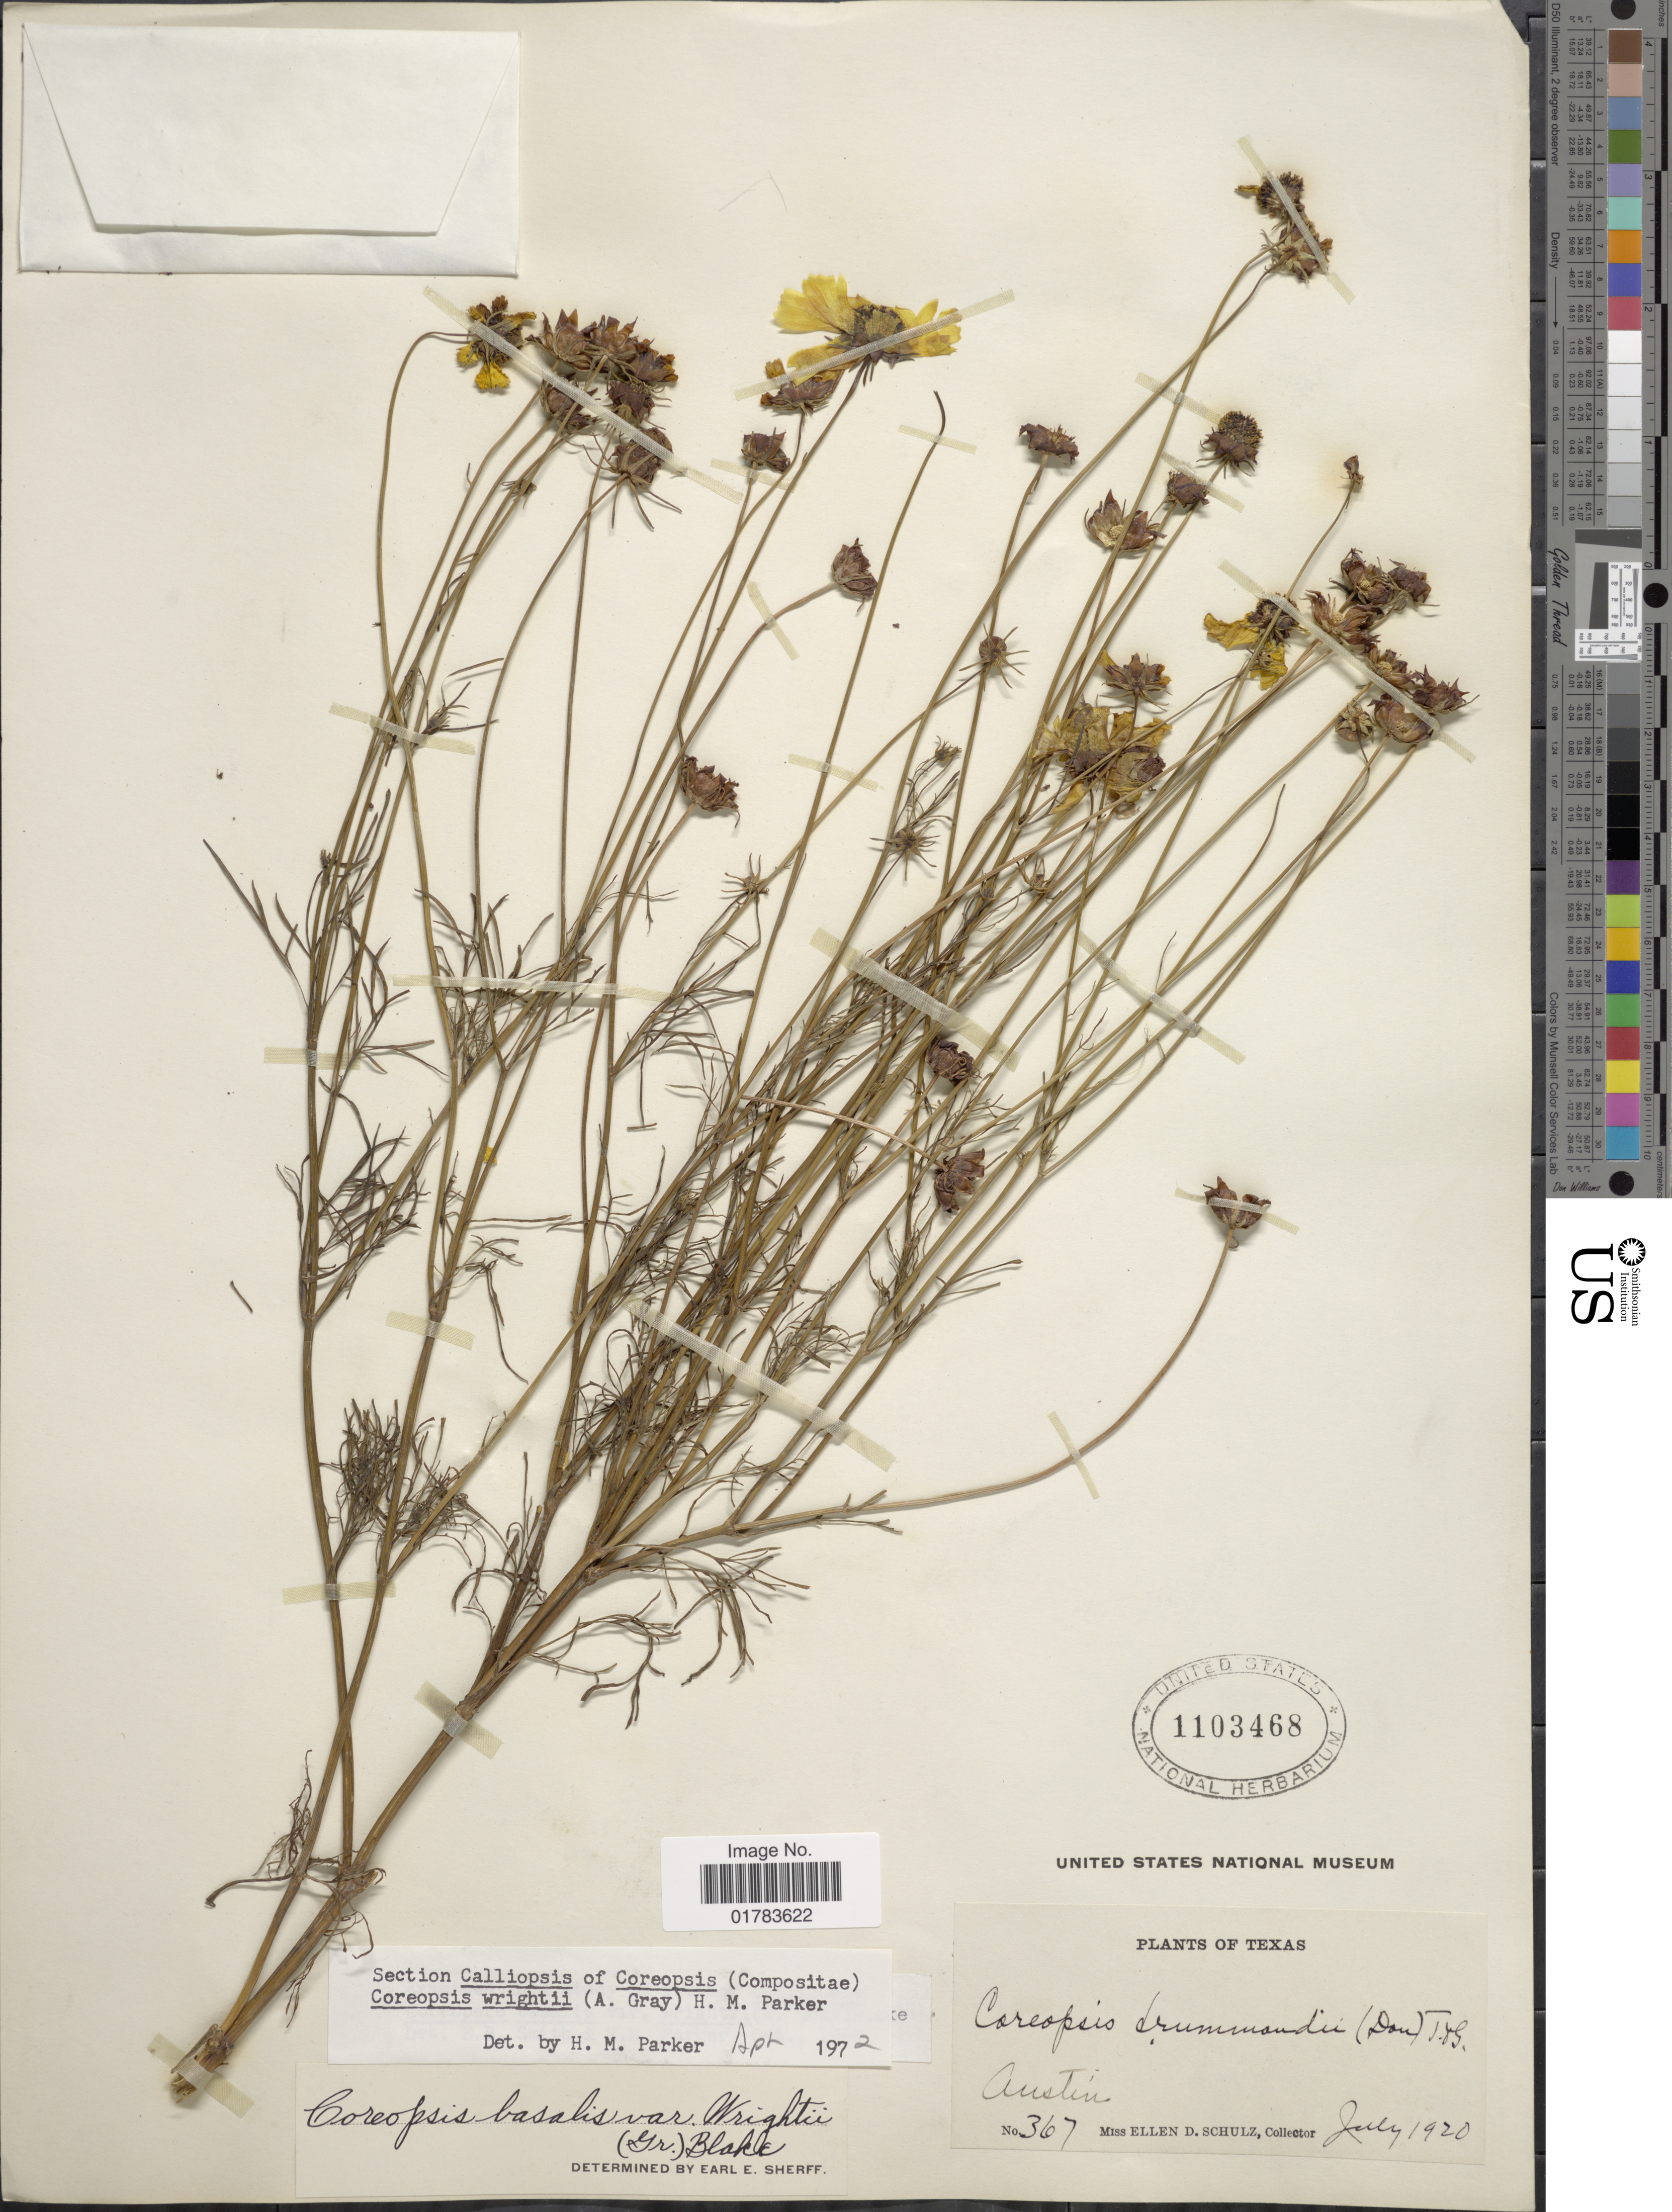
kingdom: Plantae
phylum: Tracheophyta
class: Magnoliopsida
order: Asterales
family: Asteraceae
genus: Coreopsis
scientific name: Coreopsis wrightii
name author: (A. Gray) Parker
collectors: E. D. Schulz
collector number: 367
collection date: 1920-07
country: United States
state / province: Texas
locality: Austin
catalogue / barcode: US 1103468